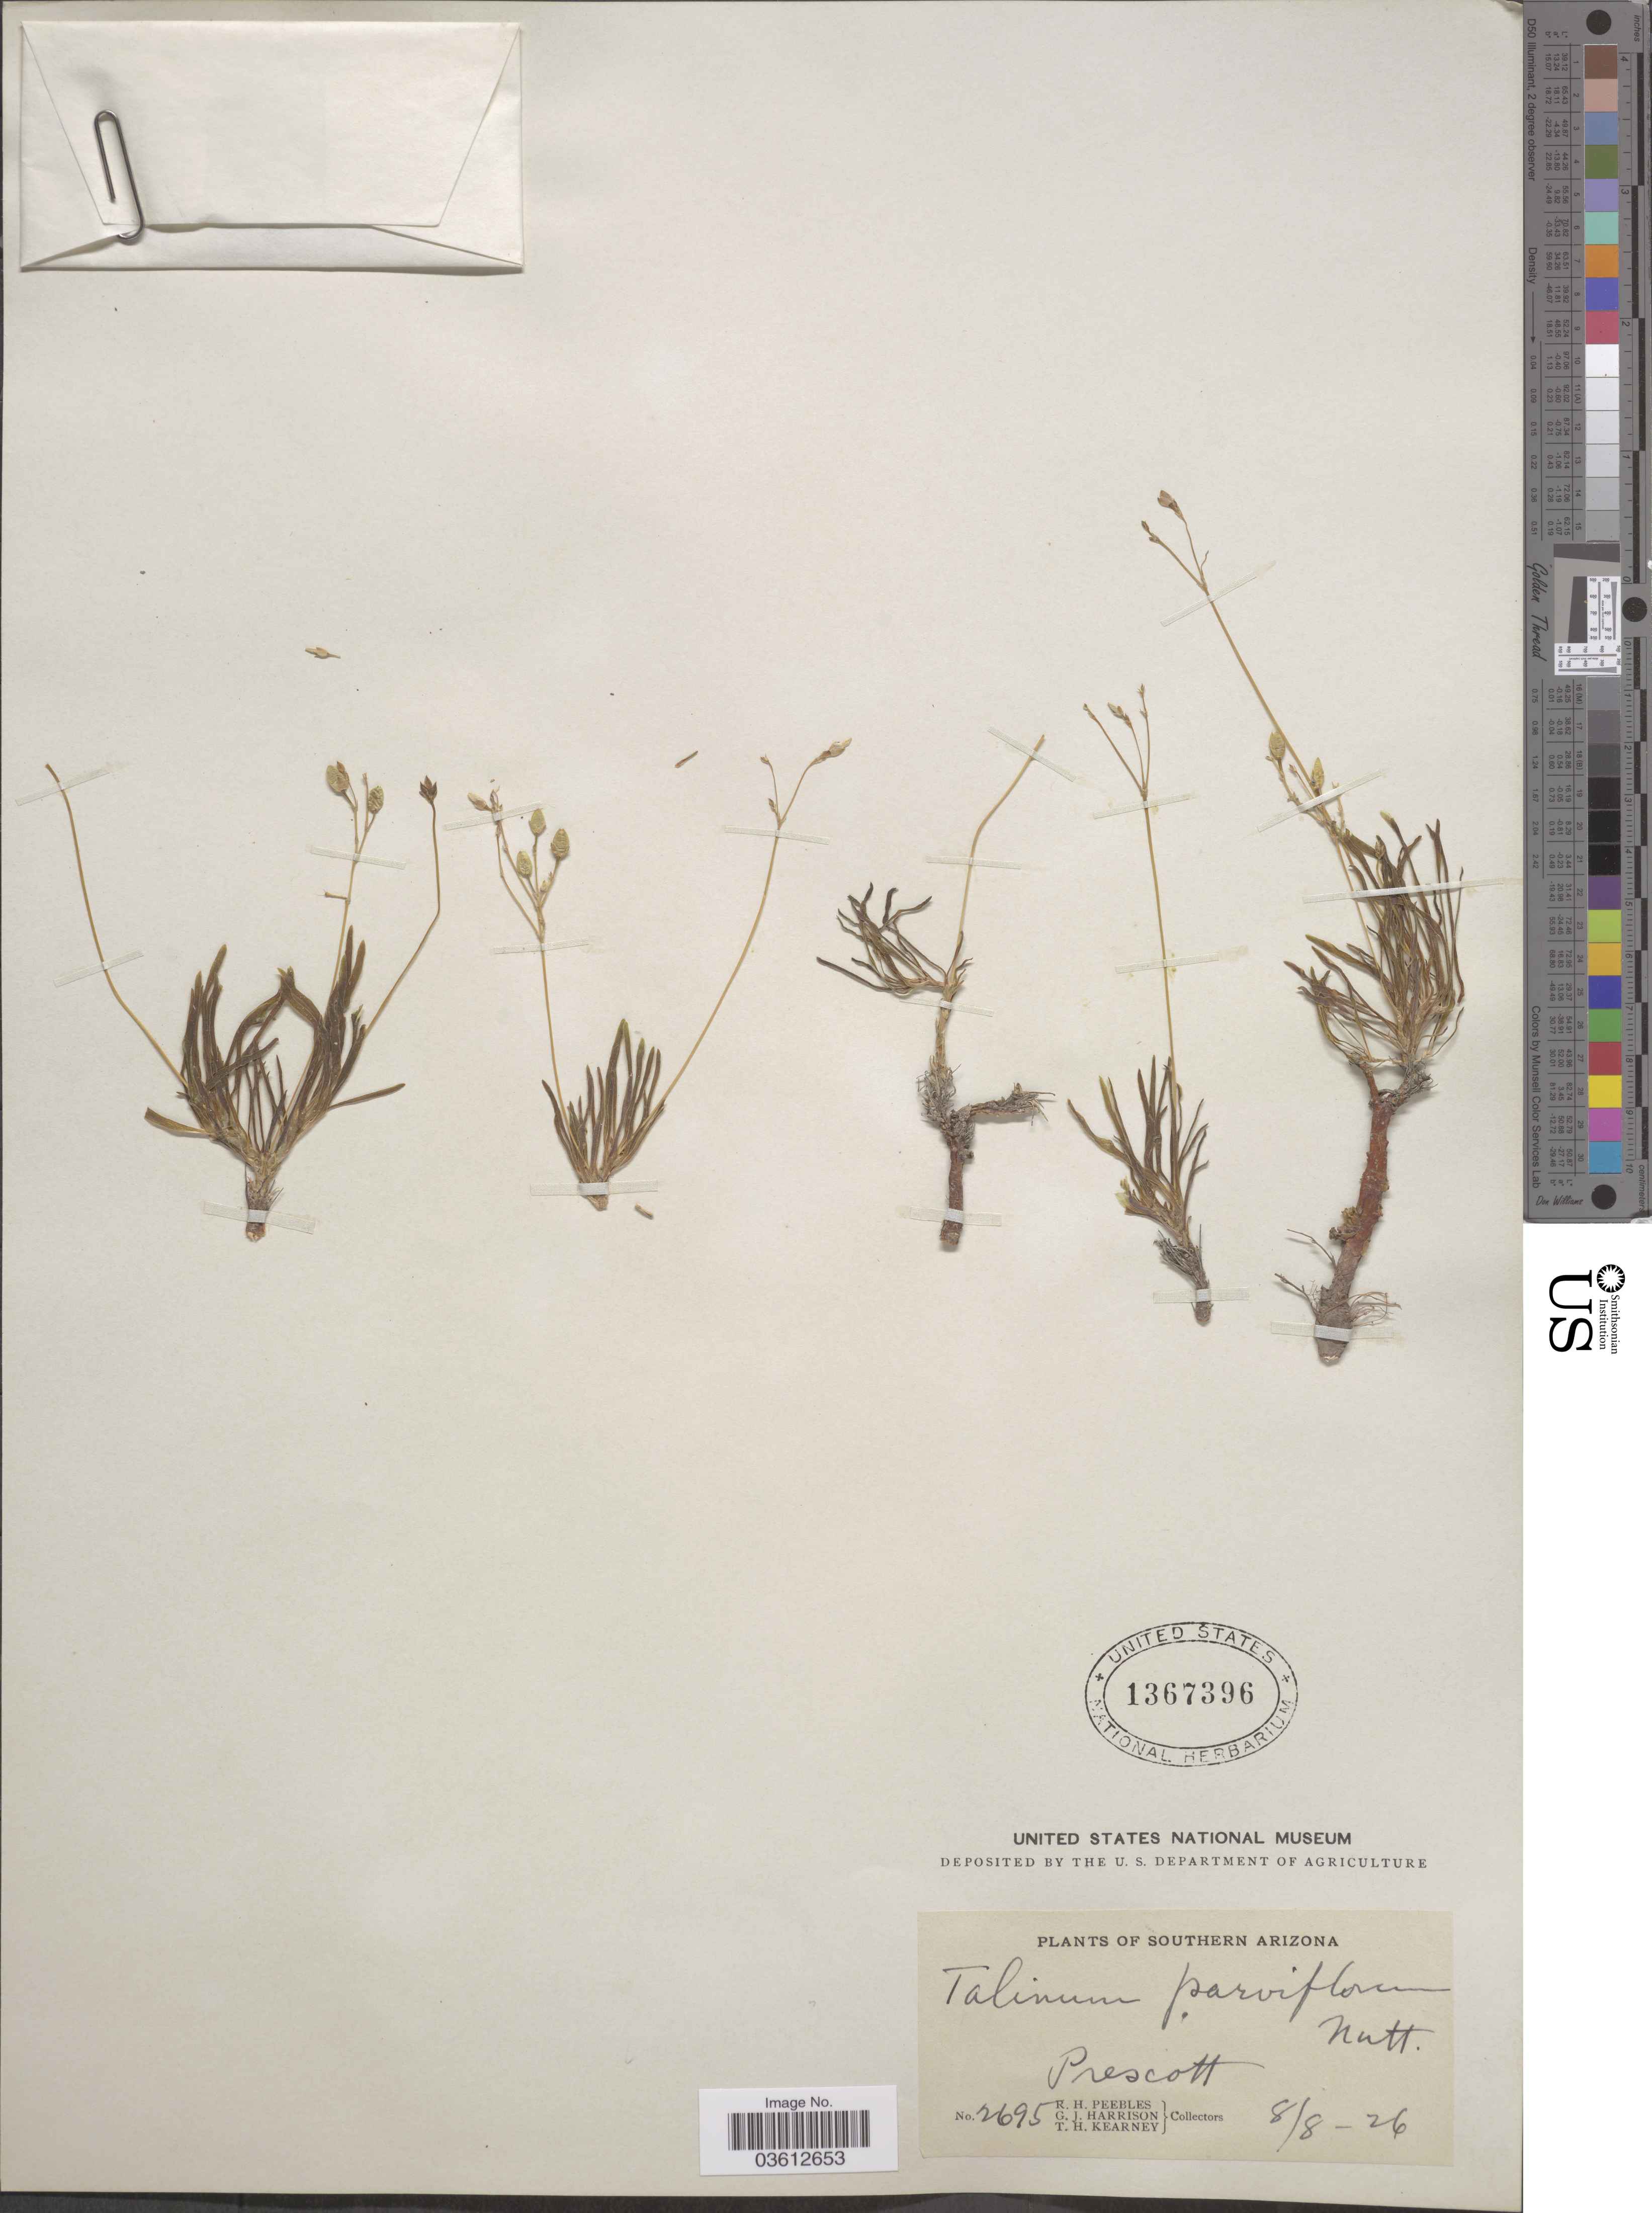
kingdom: Plantae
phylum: Tracheophyta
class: Magnoliopsida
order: Caryophyllales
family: Talinaceae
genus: Talinum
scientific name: Talinum parviflorum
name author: Nutt.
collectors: R. H. Peebles, G. J. Harrison & T. H. Kearney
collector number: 2695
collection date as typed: Transcribed d/m/y: 8/8/26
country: United States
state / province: Arizona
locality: Southern Arizona. Prescott.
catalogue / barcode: US 1367396